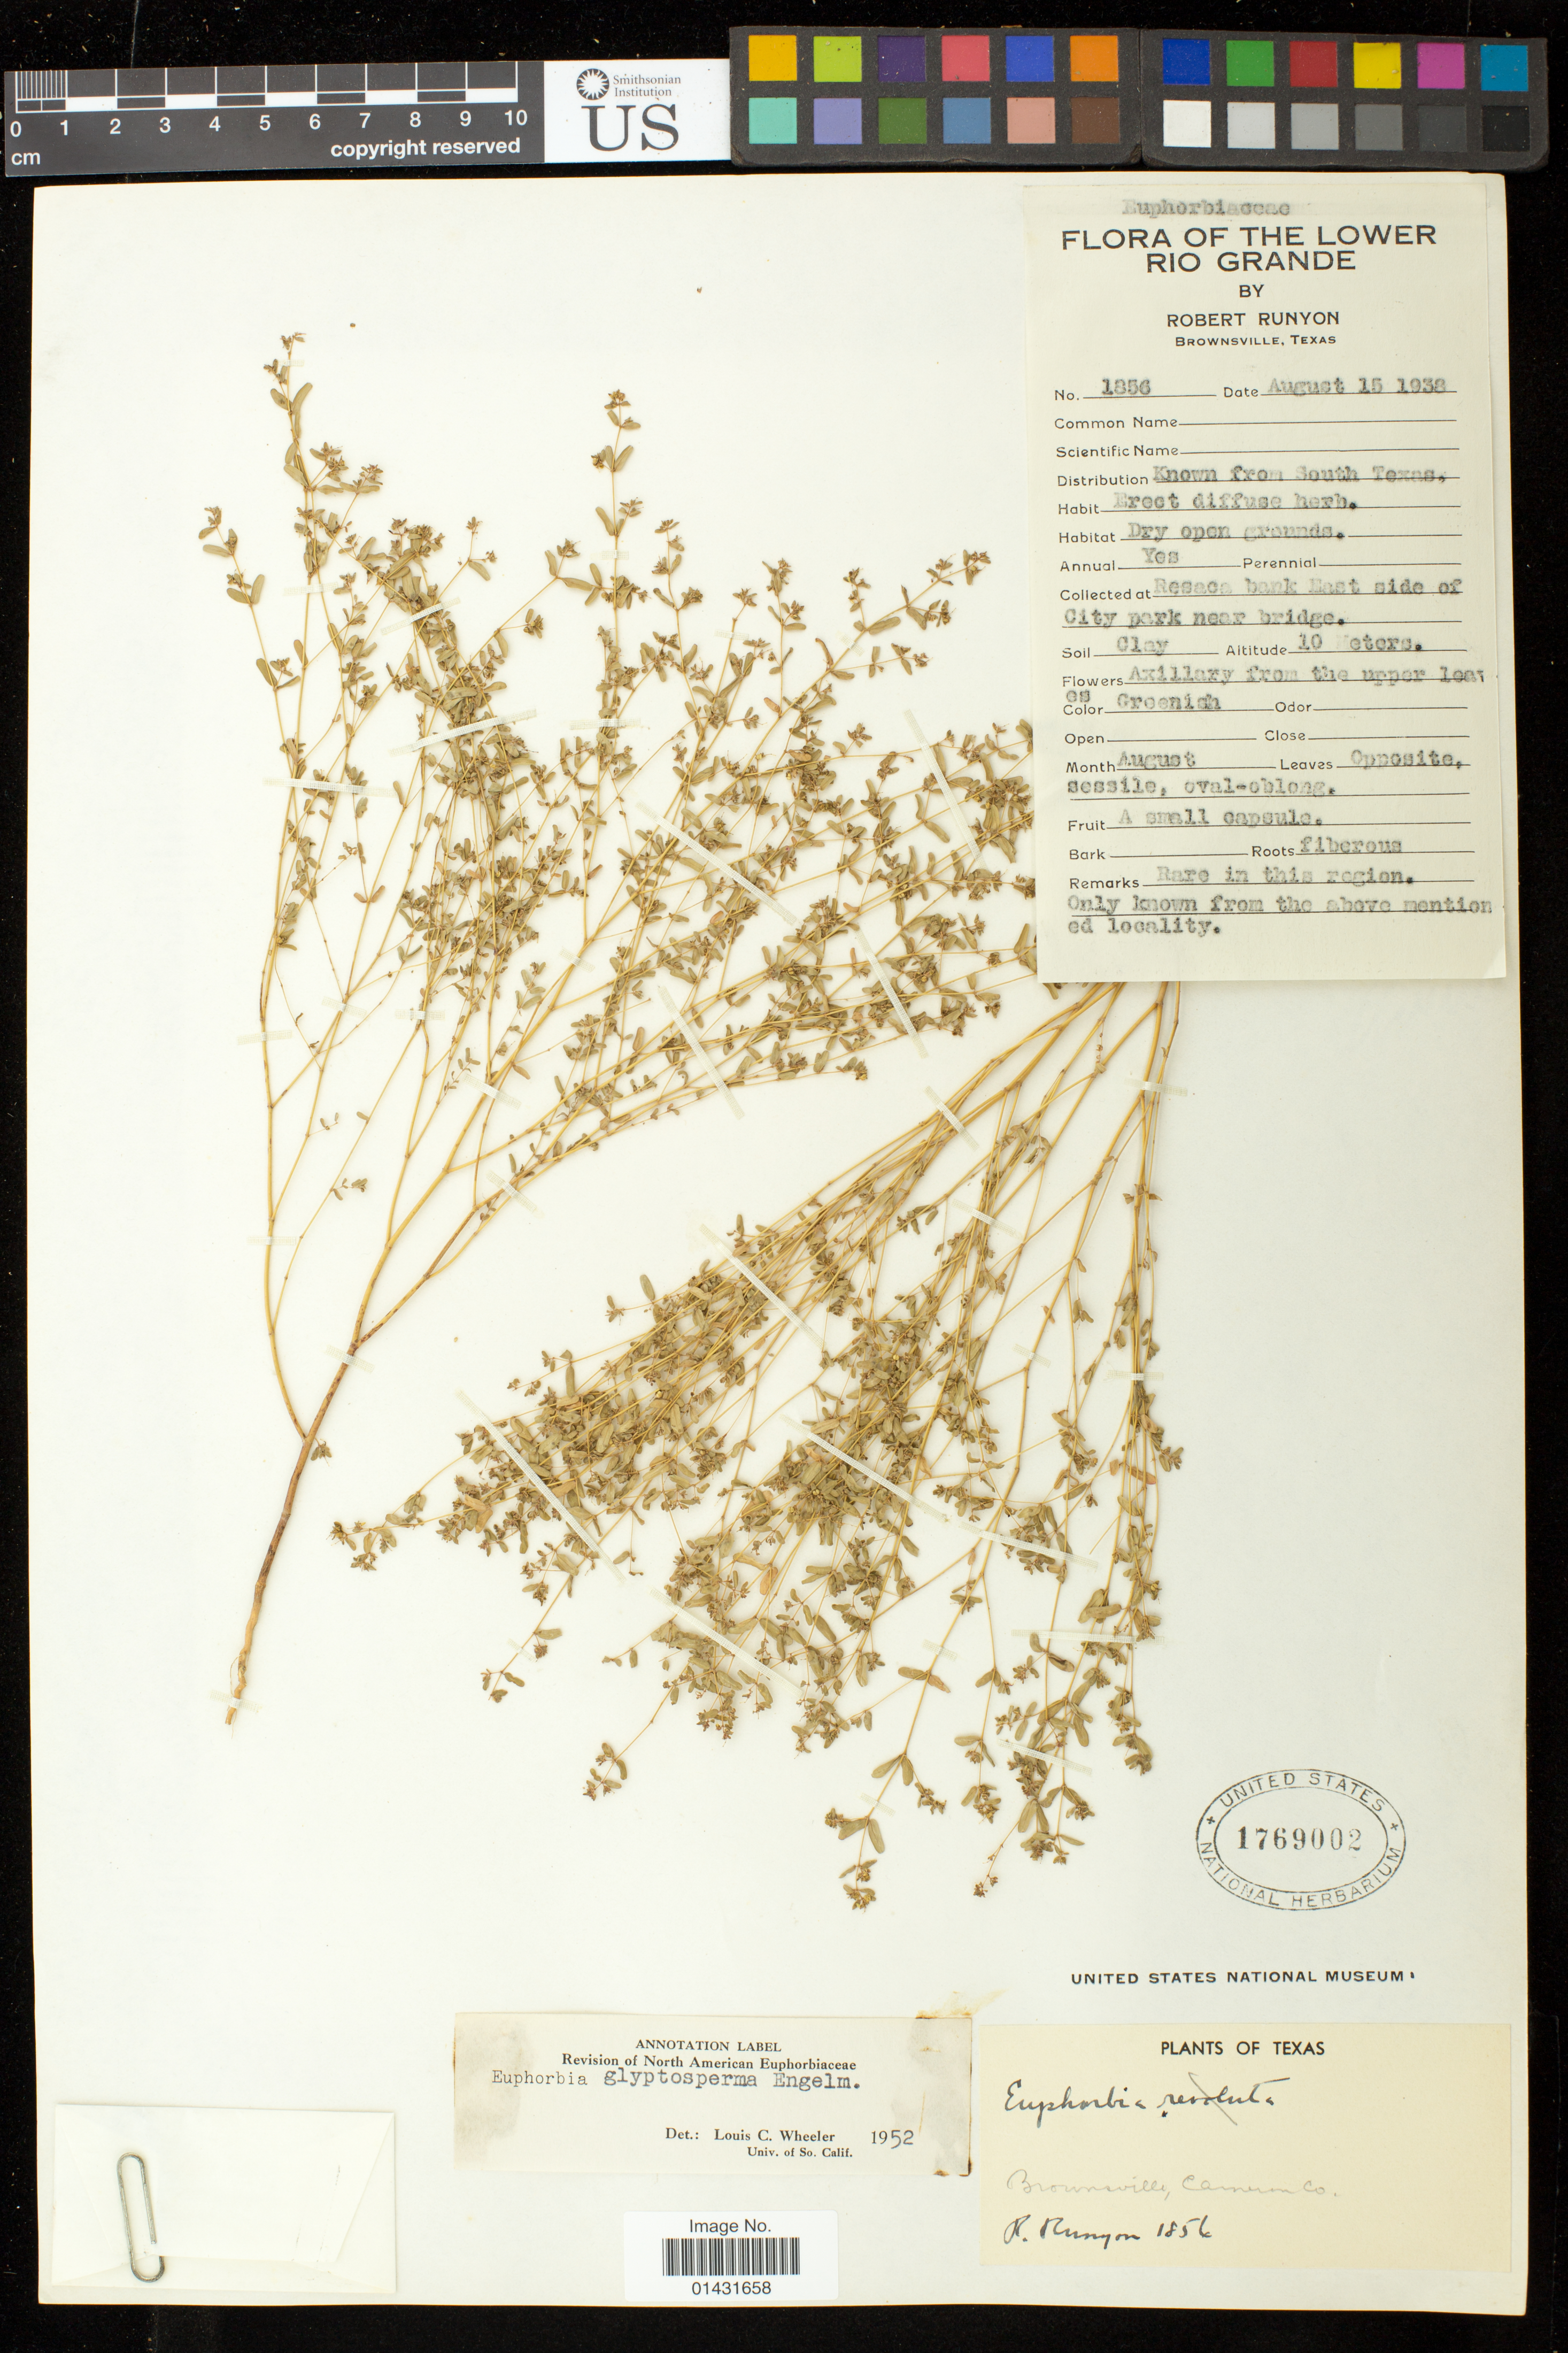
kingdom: Plantae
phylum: Tracheophyta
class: Magnoliopsida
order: Malpighiales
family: Euphorbiaceae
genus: Euphorbia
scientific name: Euphorbia glyptosperma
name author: Engelm.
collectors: R. Runyon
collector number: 1856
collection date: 1938-08-15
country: United States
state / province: Texas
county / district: Cameron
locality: Brownsville. East side of City Park near bridge.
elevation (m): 10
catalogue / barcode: US 1769002